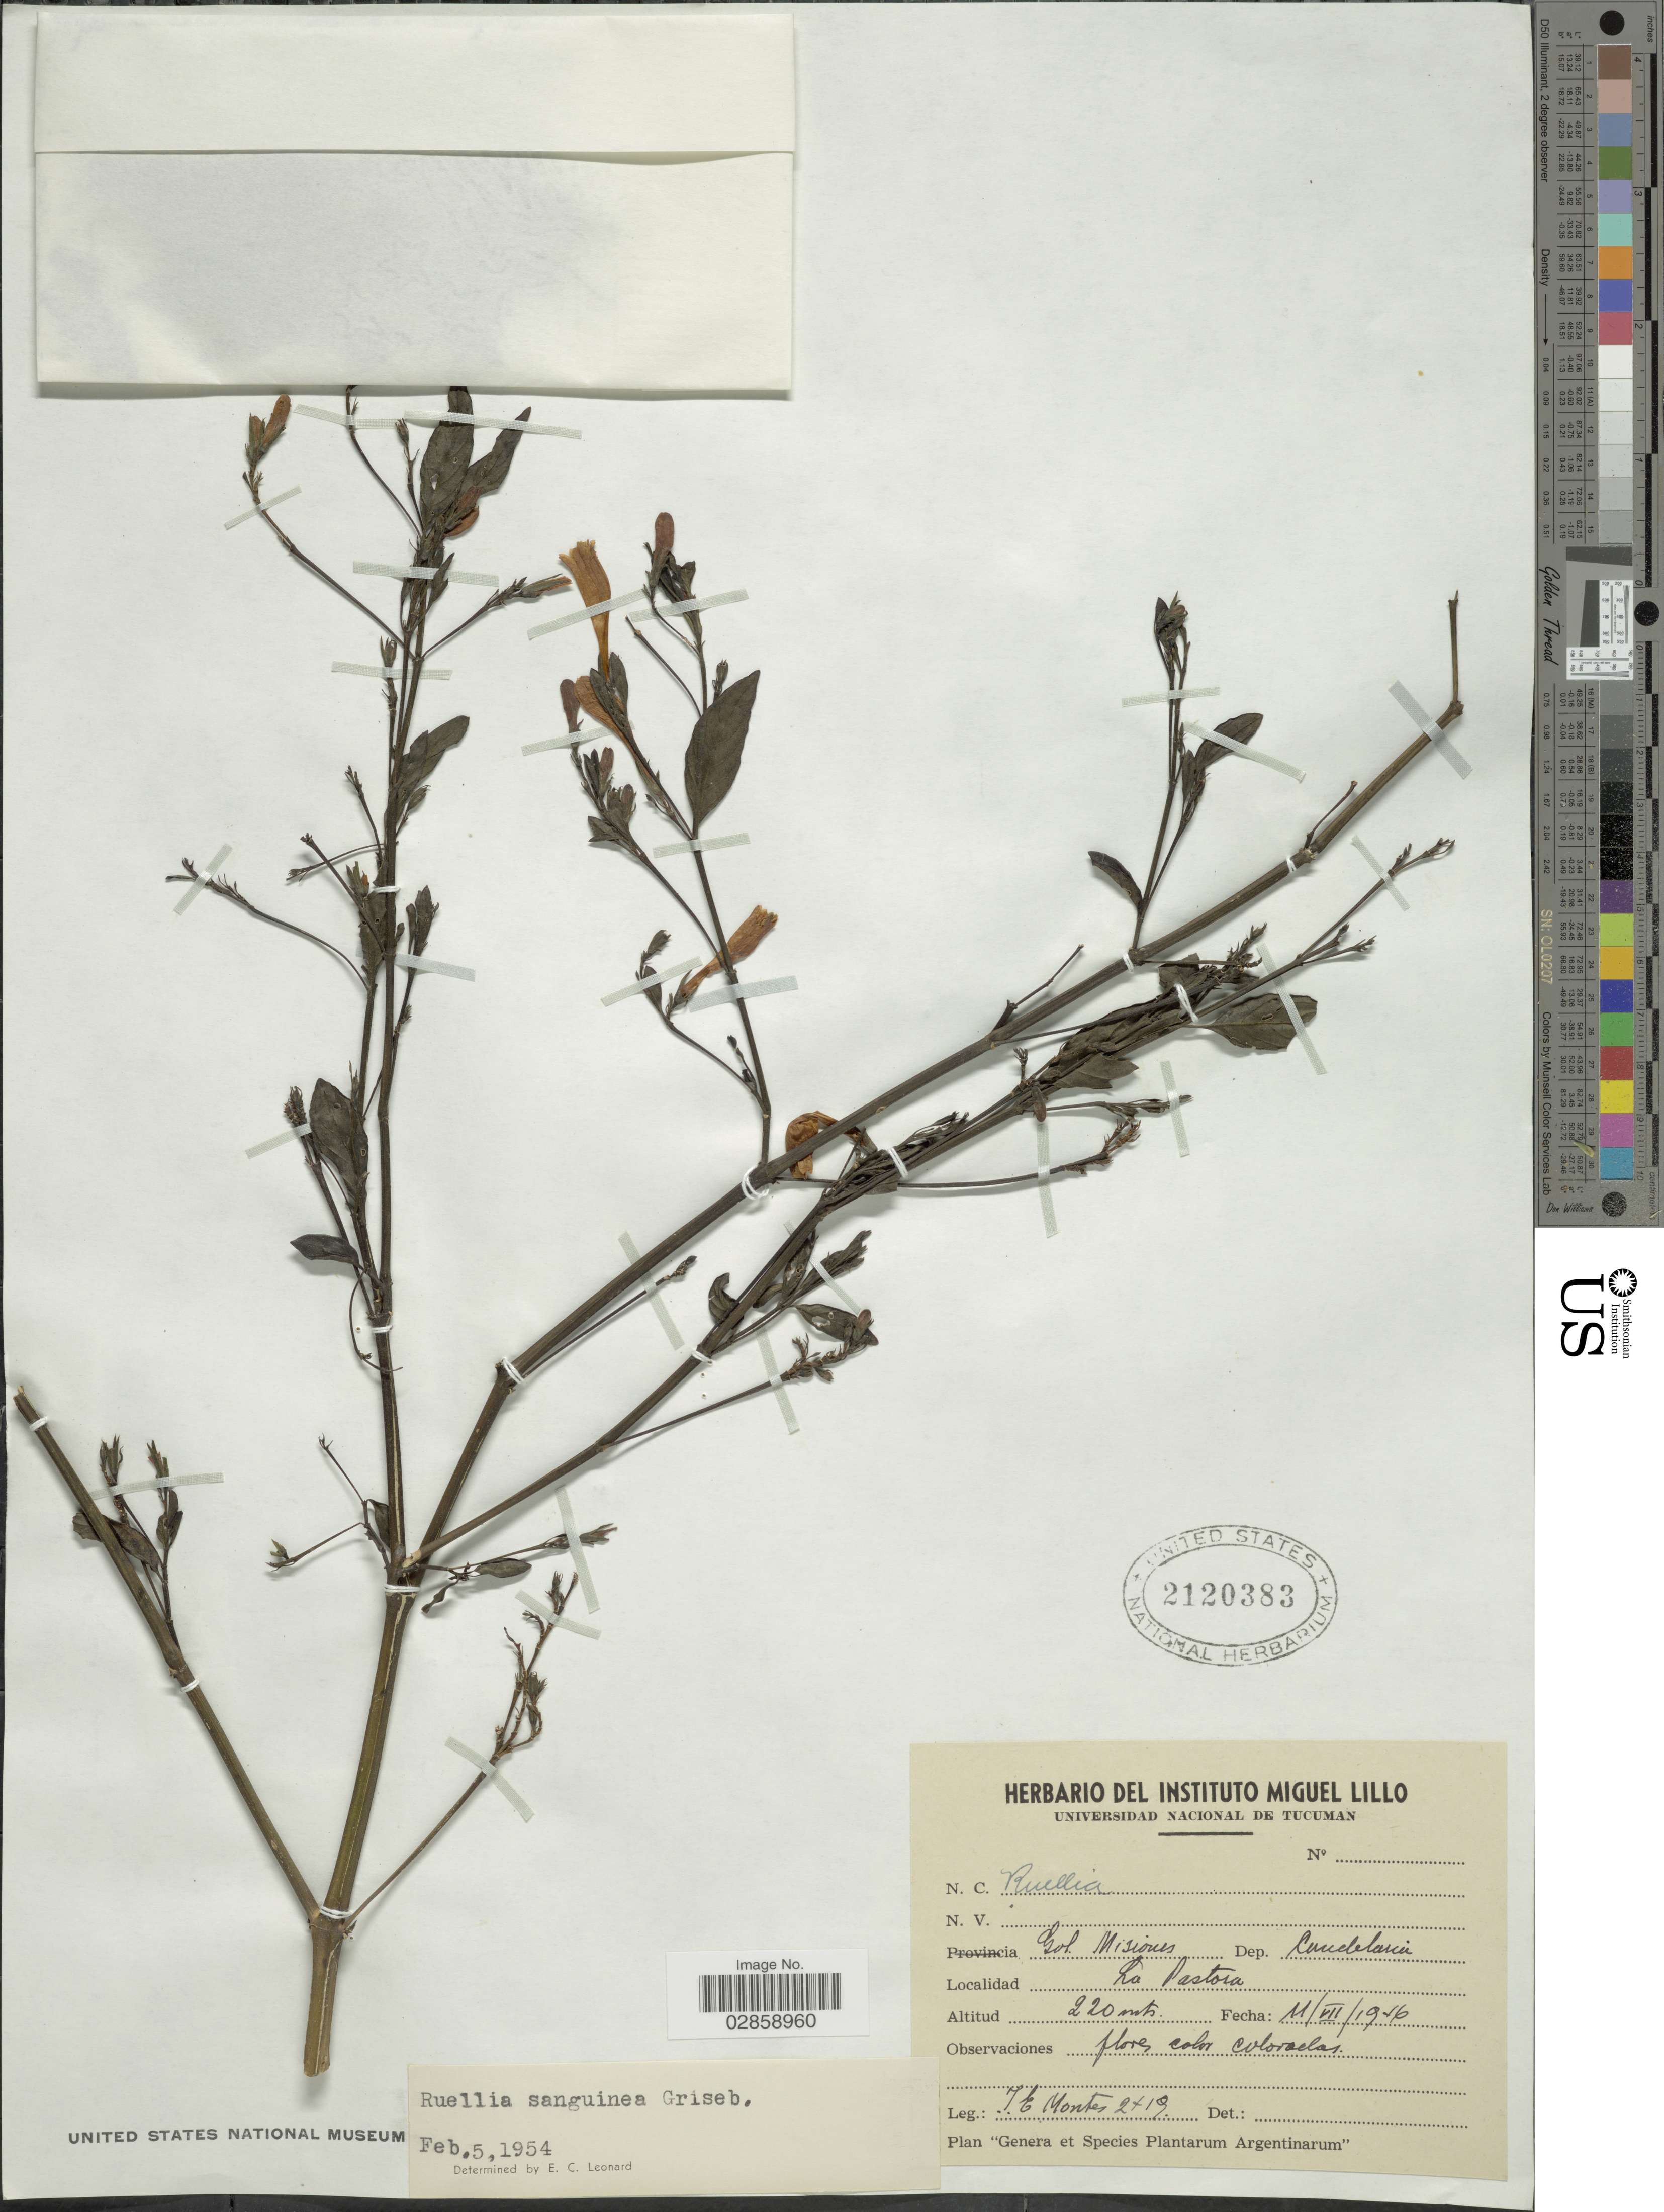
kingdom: Plantae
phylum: Tracheophyta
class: Magnoliopsida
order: Lamiales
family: Acanthaceae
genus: Ruellia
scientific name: Ruellia angustiflora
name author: (Nees) Lindau ex Rambo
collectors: J. E. Montes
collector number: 2419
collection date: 1946-07-11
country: Argentina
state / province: Misiones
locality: Gob. Misiones. Dep. Candelaria. La Pastora.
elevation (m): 220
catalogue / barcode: US 2120383